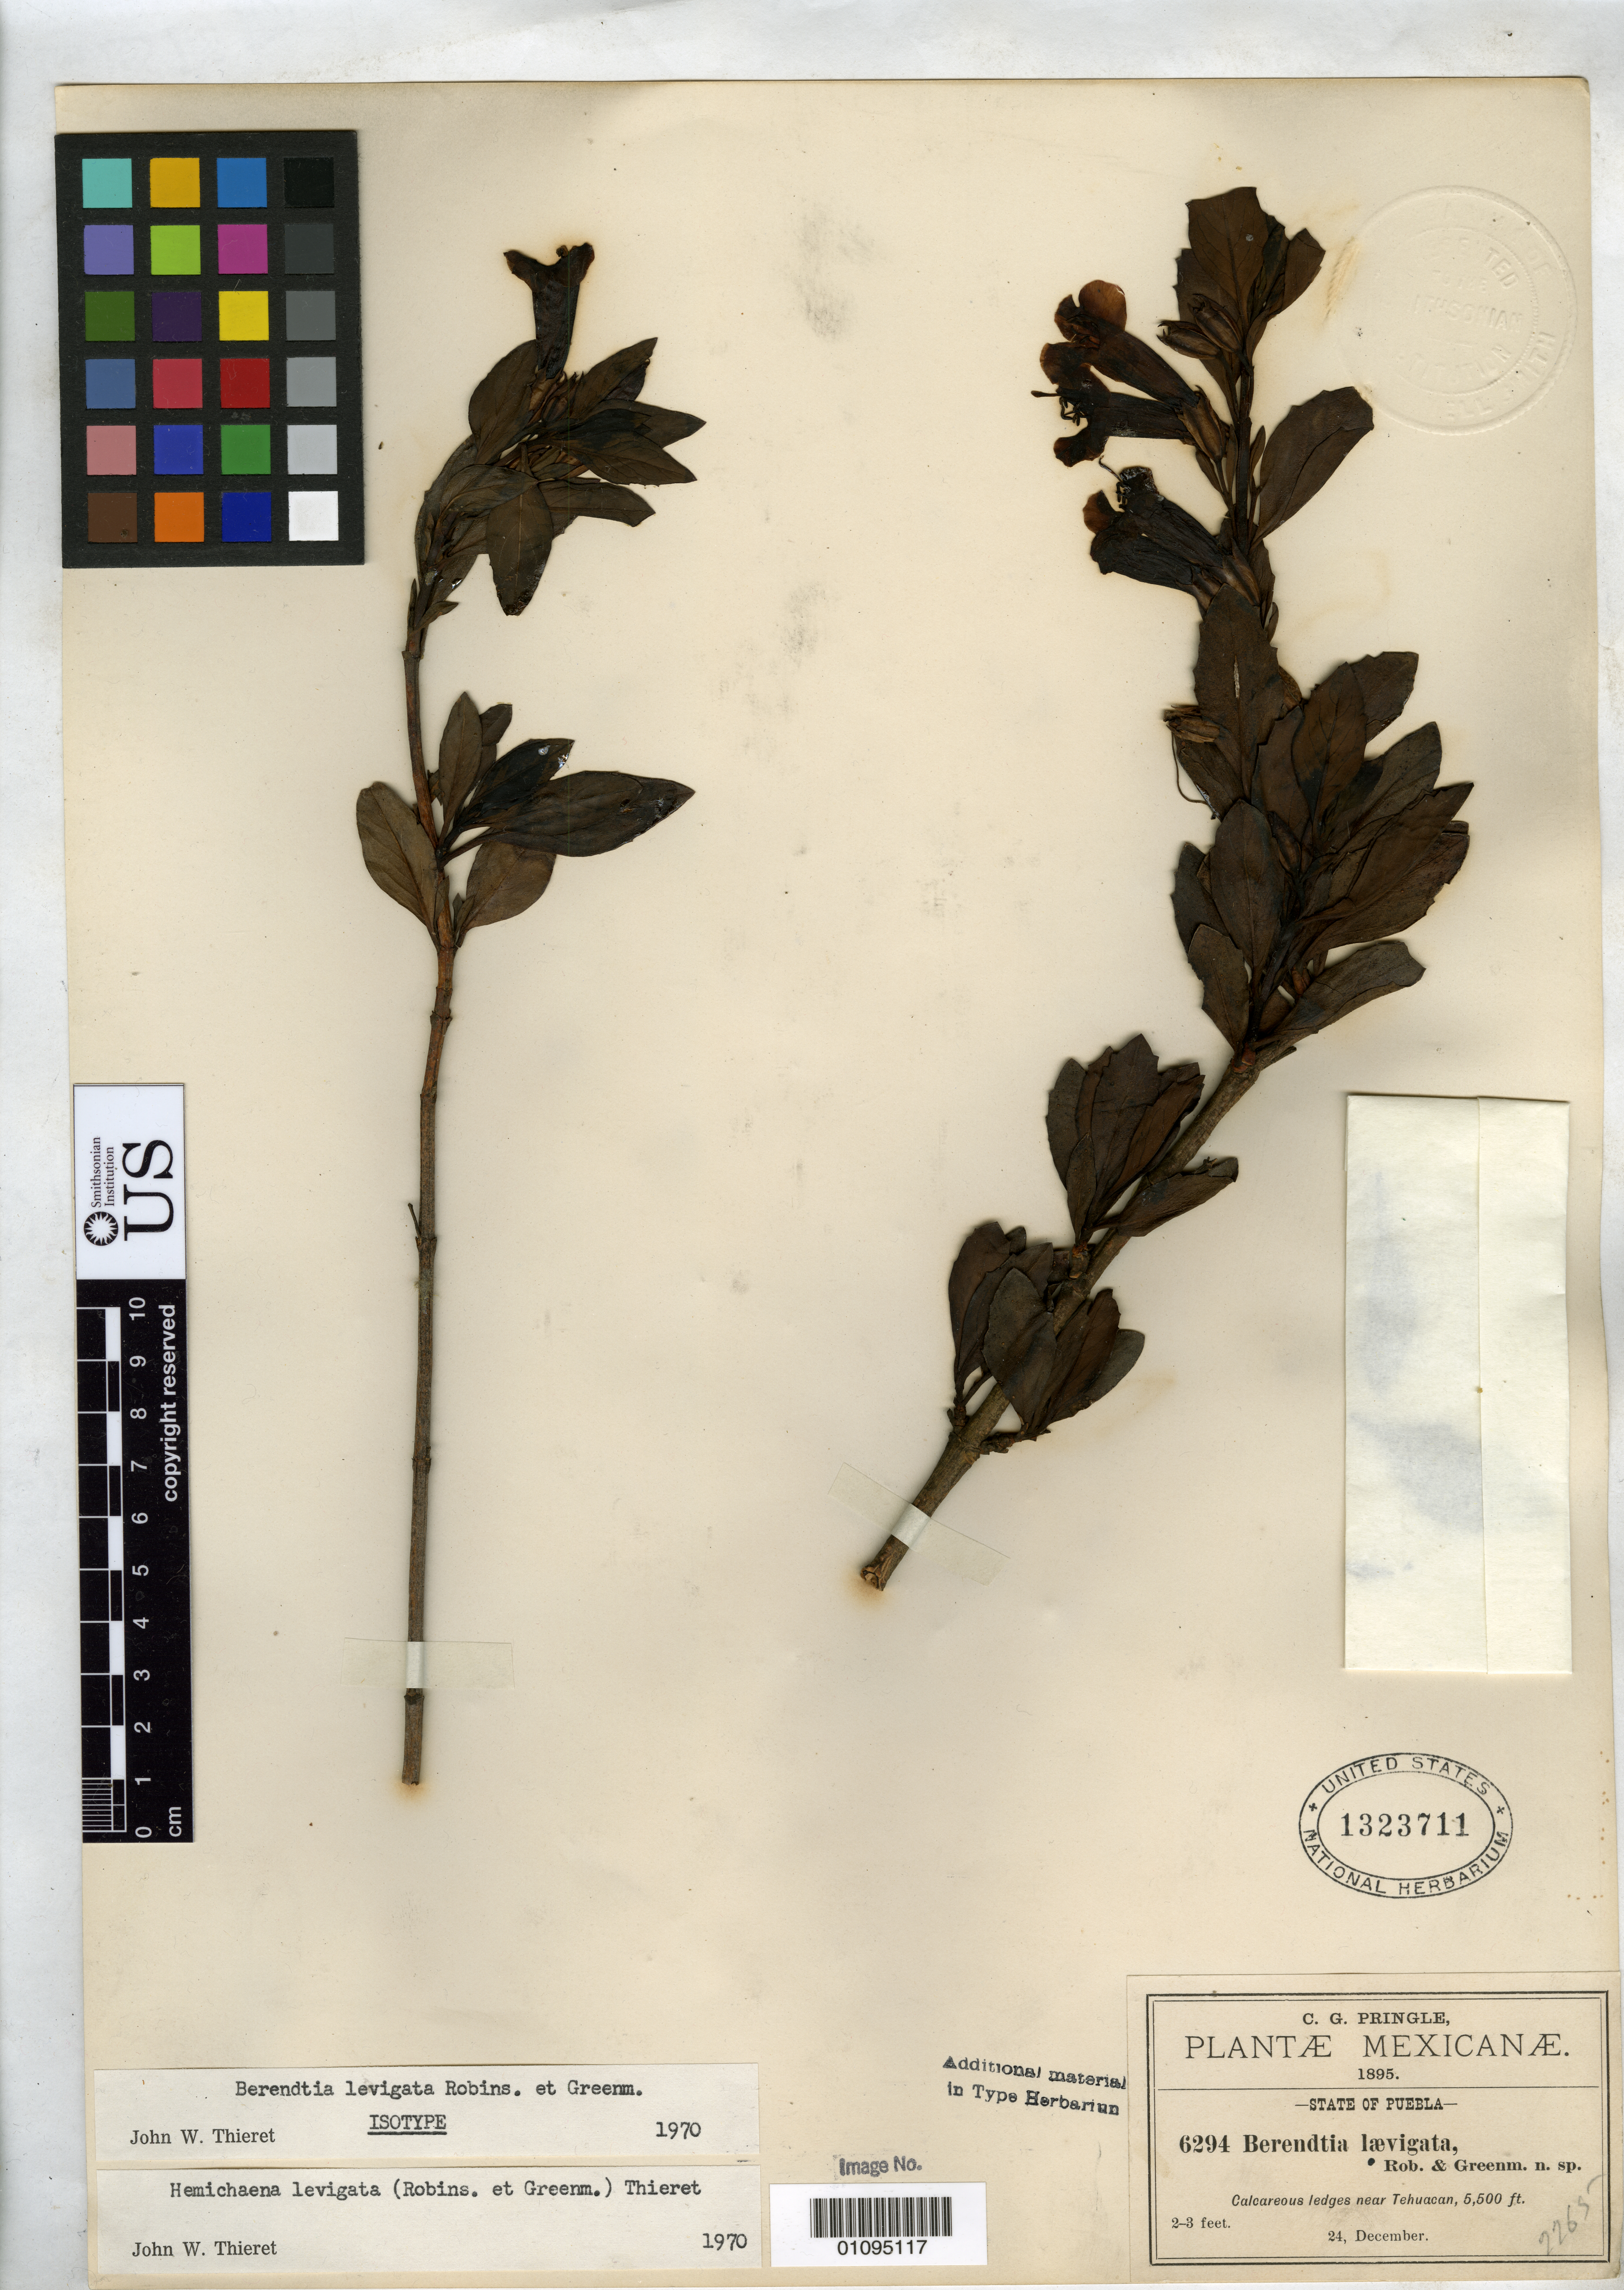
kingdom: Plantae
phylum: Tracheophyta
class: Magnoliopsida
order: Lamiales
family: Phrymaceae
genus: Berendtia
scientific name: Berendtia levigata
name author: B.L. Rob. & Greenm.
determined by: Pringle, C. G.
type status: Isotype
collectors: C. G. Pringle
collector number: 6294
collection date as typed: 24 Dec 1895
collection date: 1895-12-24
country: Mexico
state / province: Puebla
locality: Near Tehuacan.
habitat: Calcareous ledges.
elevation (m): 1676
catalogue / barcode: US 1323711